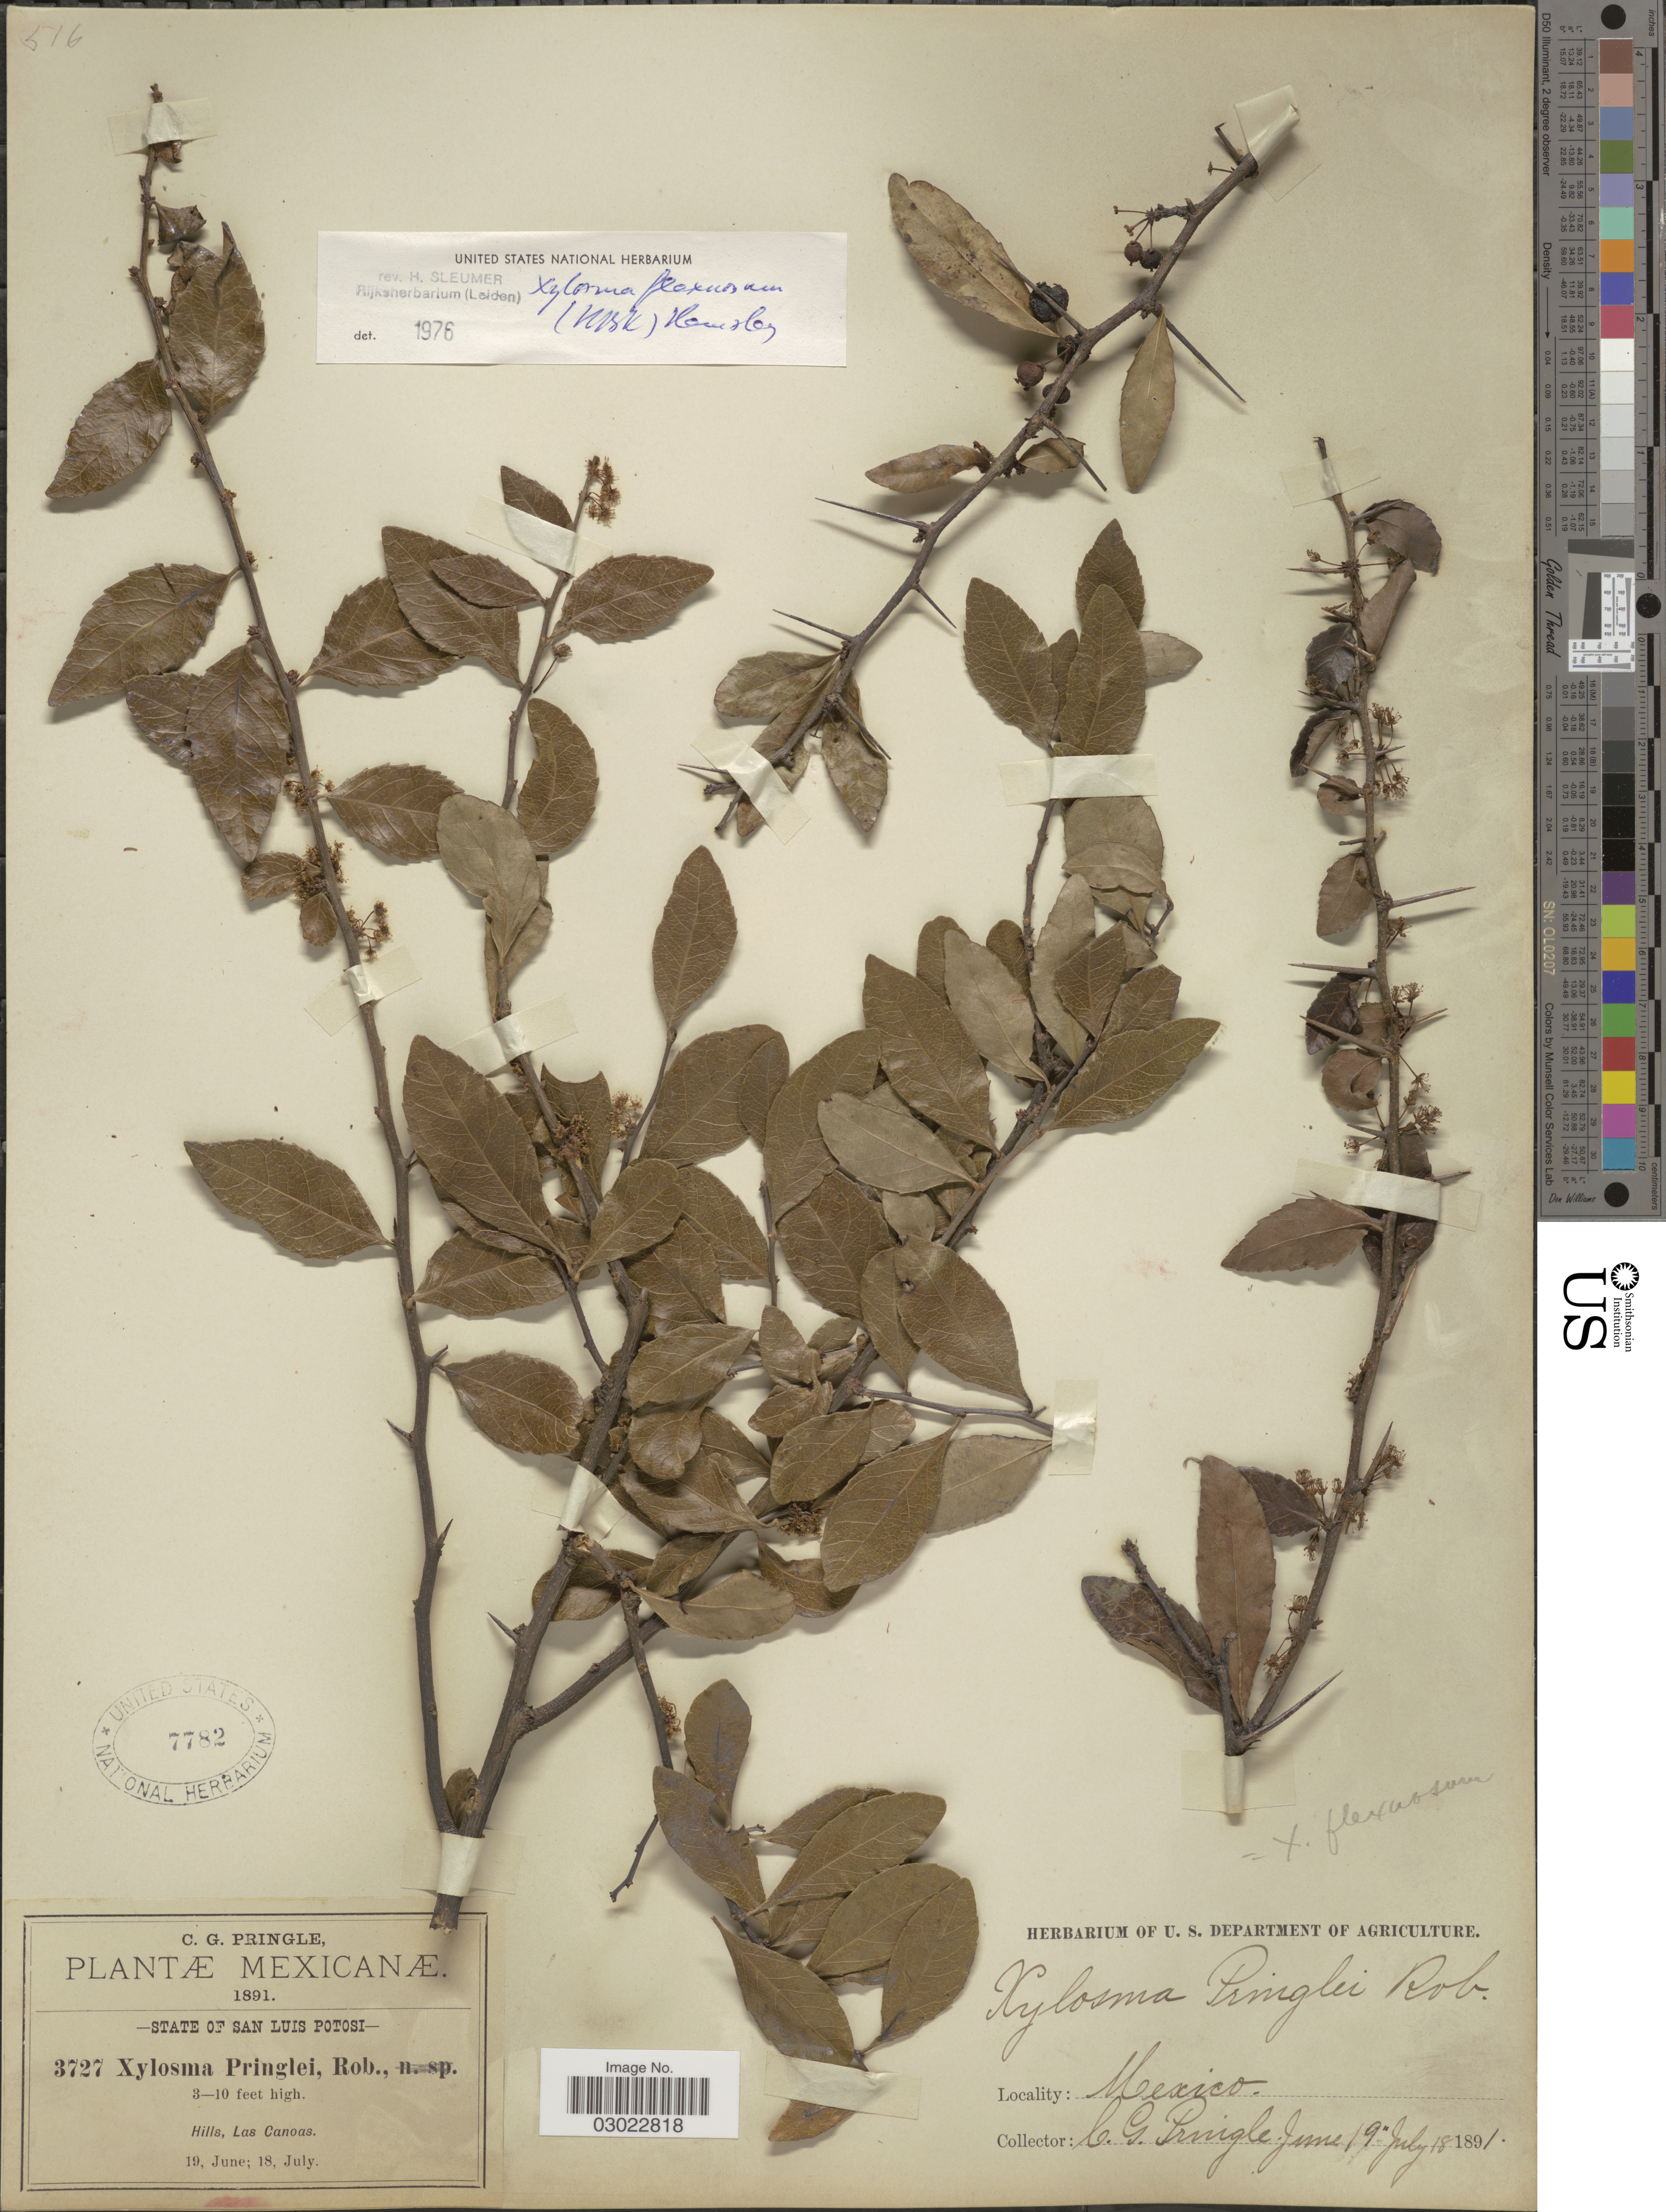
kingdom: Plantae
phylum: Tracheophyta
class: Magnoliopsida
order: Malpighiales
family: Salicaceae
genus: Xylosma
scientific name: Xylosma flexuosa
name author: (Kunth) Hemsl.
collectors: C. G. Pringle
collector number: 3727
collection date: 1891-06-19/1891-07-18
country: Mexico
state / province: San Luis Potosí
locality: Hills, Las Canoas.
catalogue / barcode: US 7782